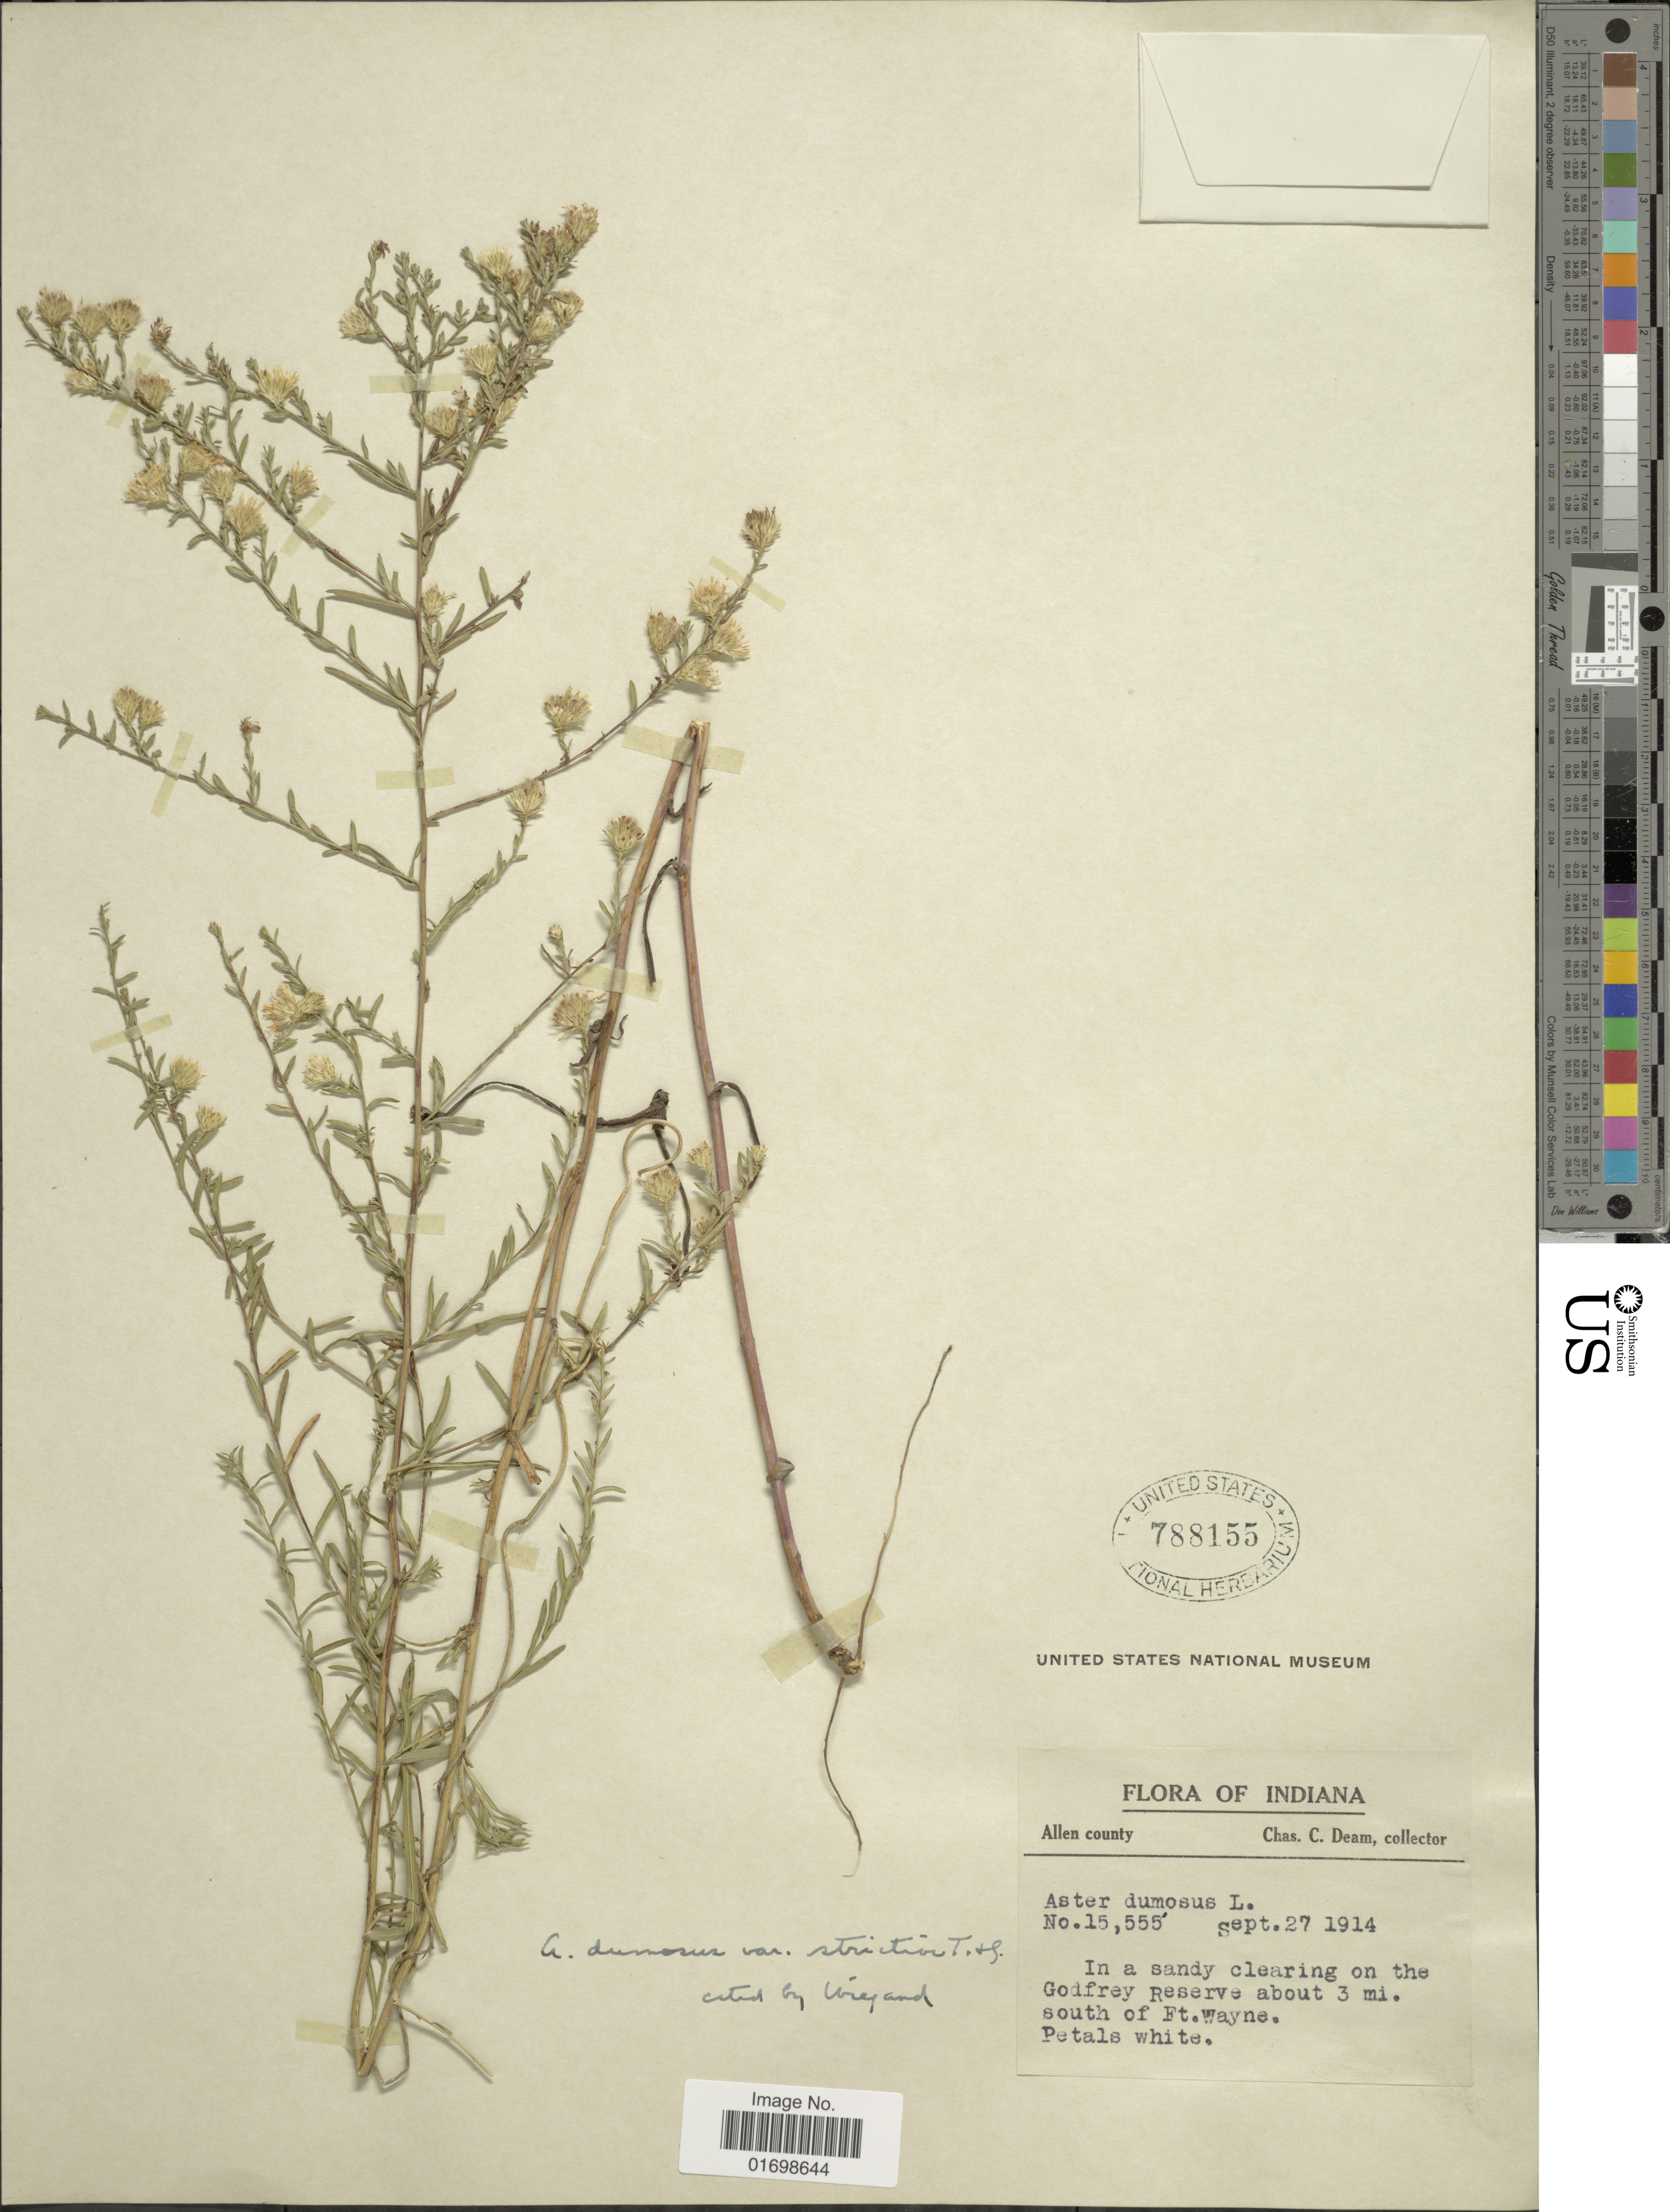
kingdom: Plantae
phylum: Tracheophyta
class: Magnoliopsida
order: Asterales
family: Asteraceae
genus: Symphyotrichum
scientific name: Symphyotrichum dumosum var. strictior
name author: (Torr. & A. Gray) G.L. Nesom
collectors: C. C. Deam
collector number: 15555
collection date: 1914-09-27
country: United States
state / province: Indiana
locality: Allen County, On the Godfrey Reserve about 3 mi. south of Ft. Wayne.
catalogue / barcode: US 788155